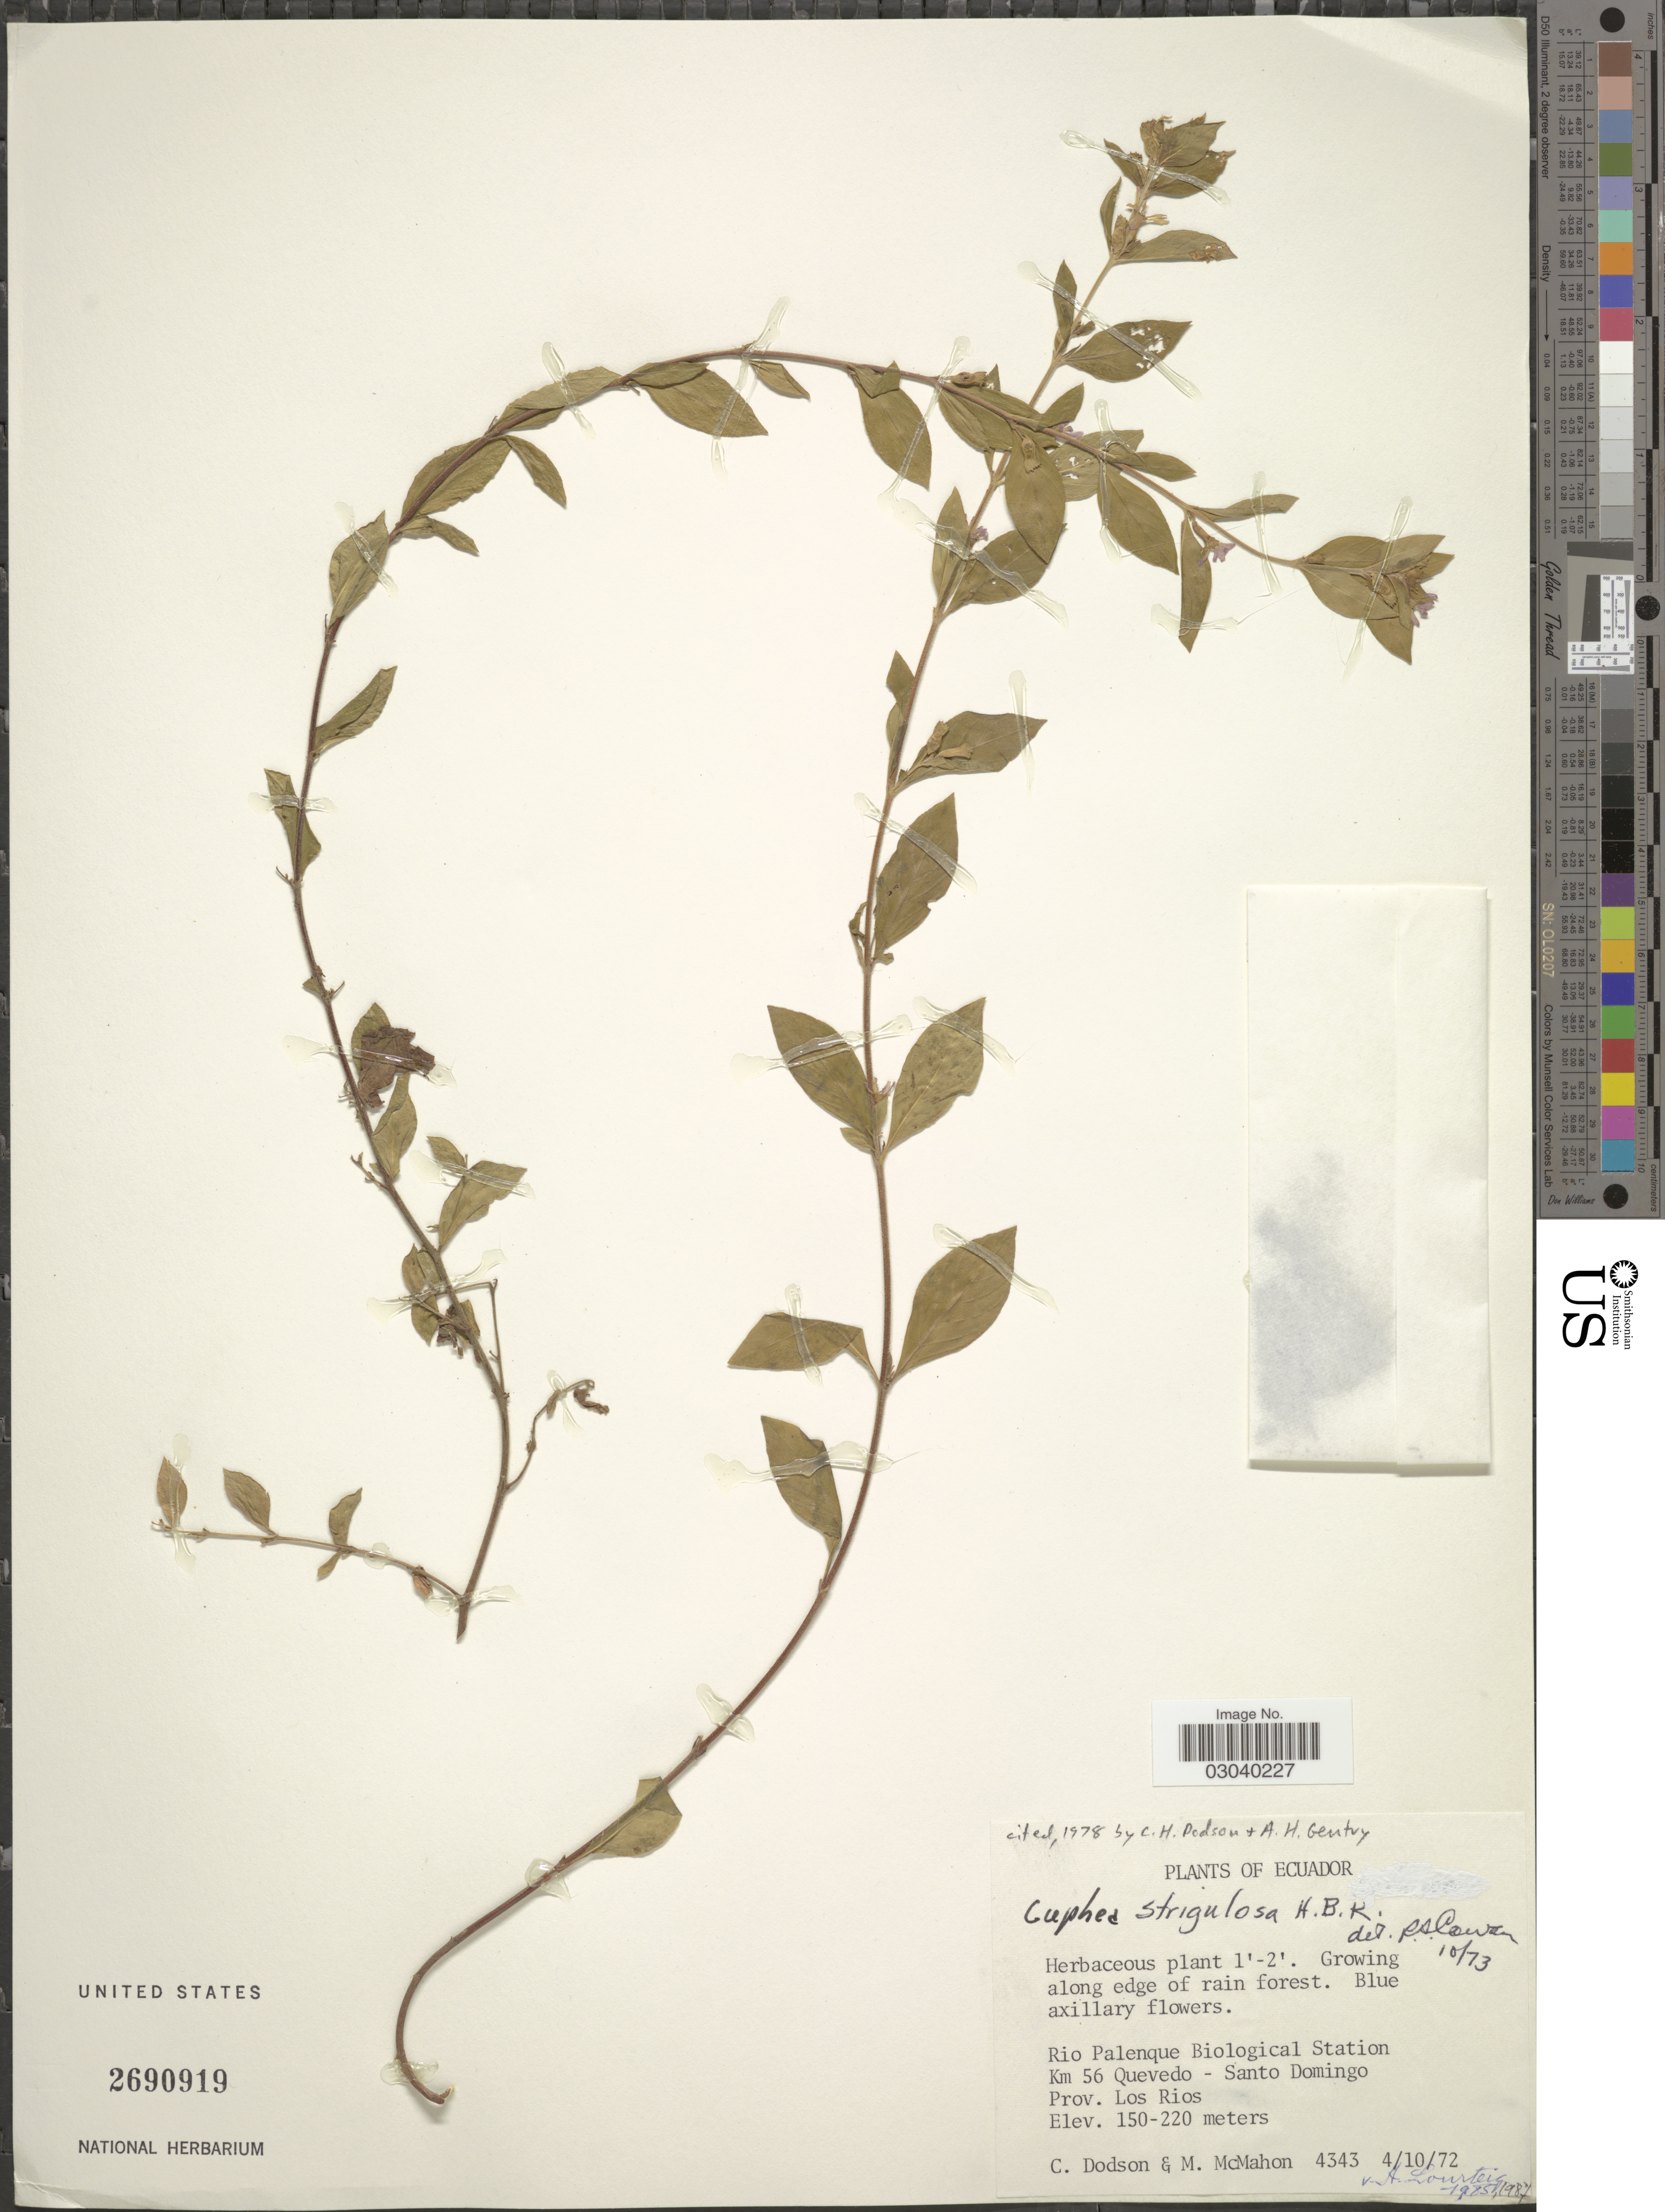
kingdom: Plantae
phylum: Tracheophyta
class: Magnoliopsida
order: Myrtales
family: Lythraceae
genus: Cuphea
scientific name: Cuphea strigulosa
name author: Kunth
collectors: C. Dodson & M. McMahon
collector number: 4343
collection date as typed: Transcribed d/m/y: 4/10/72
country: Ecuador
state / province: Los Ríos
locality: Rio Palenque Biological Station, Km 56 Quevedo-Santo Domingo.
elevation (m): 150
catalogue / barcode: US 2690919